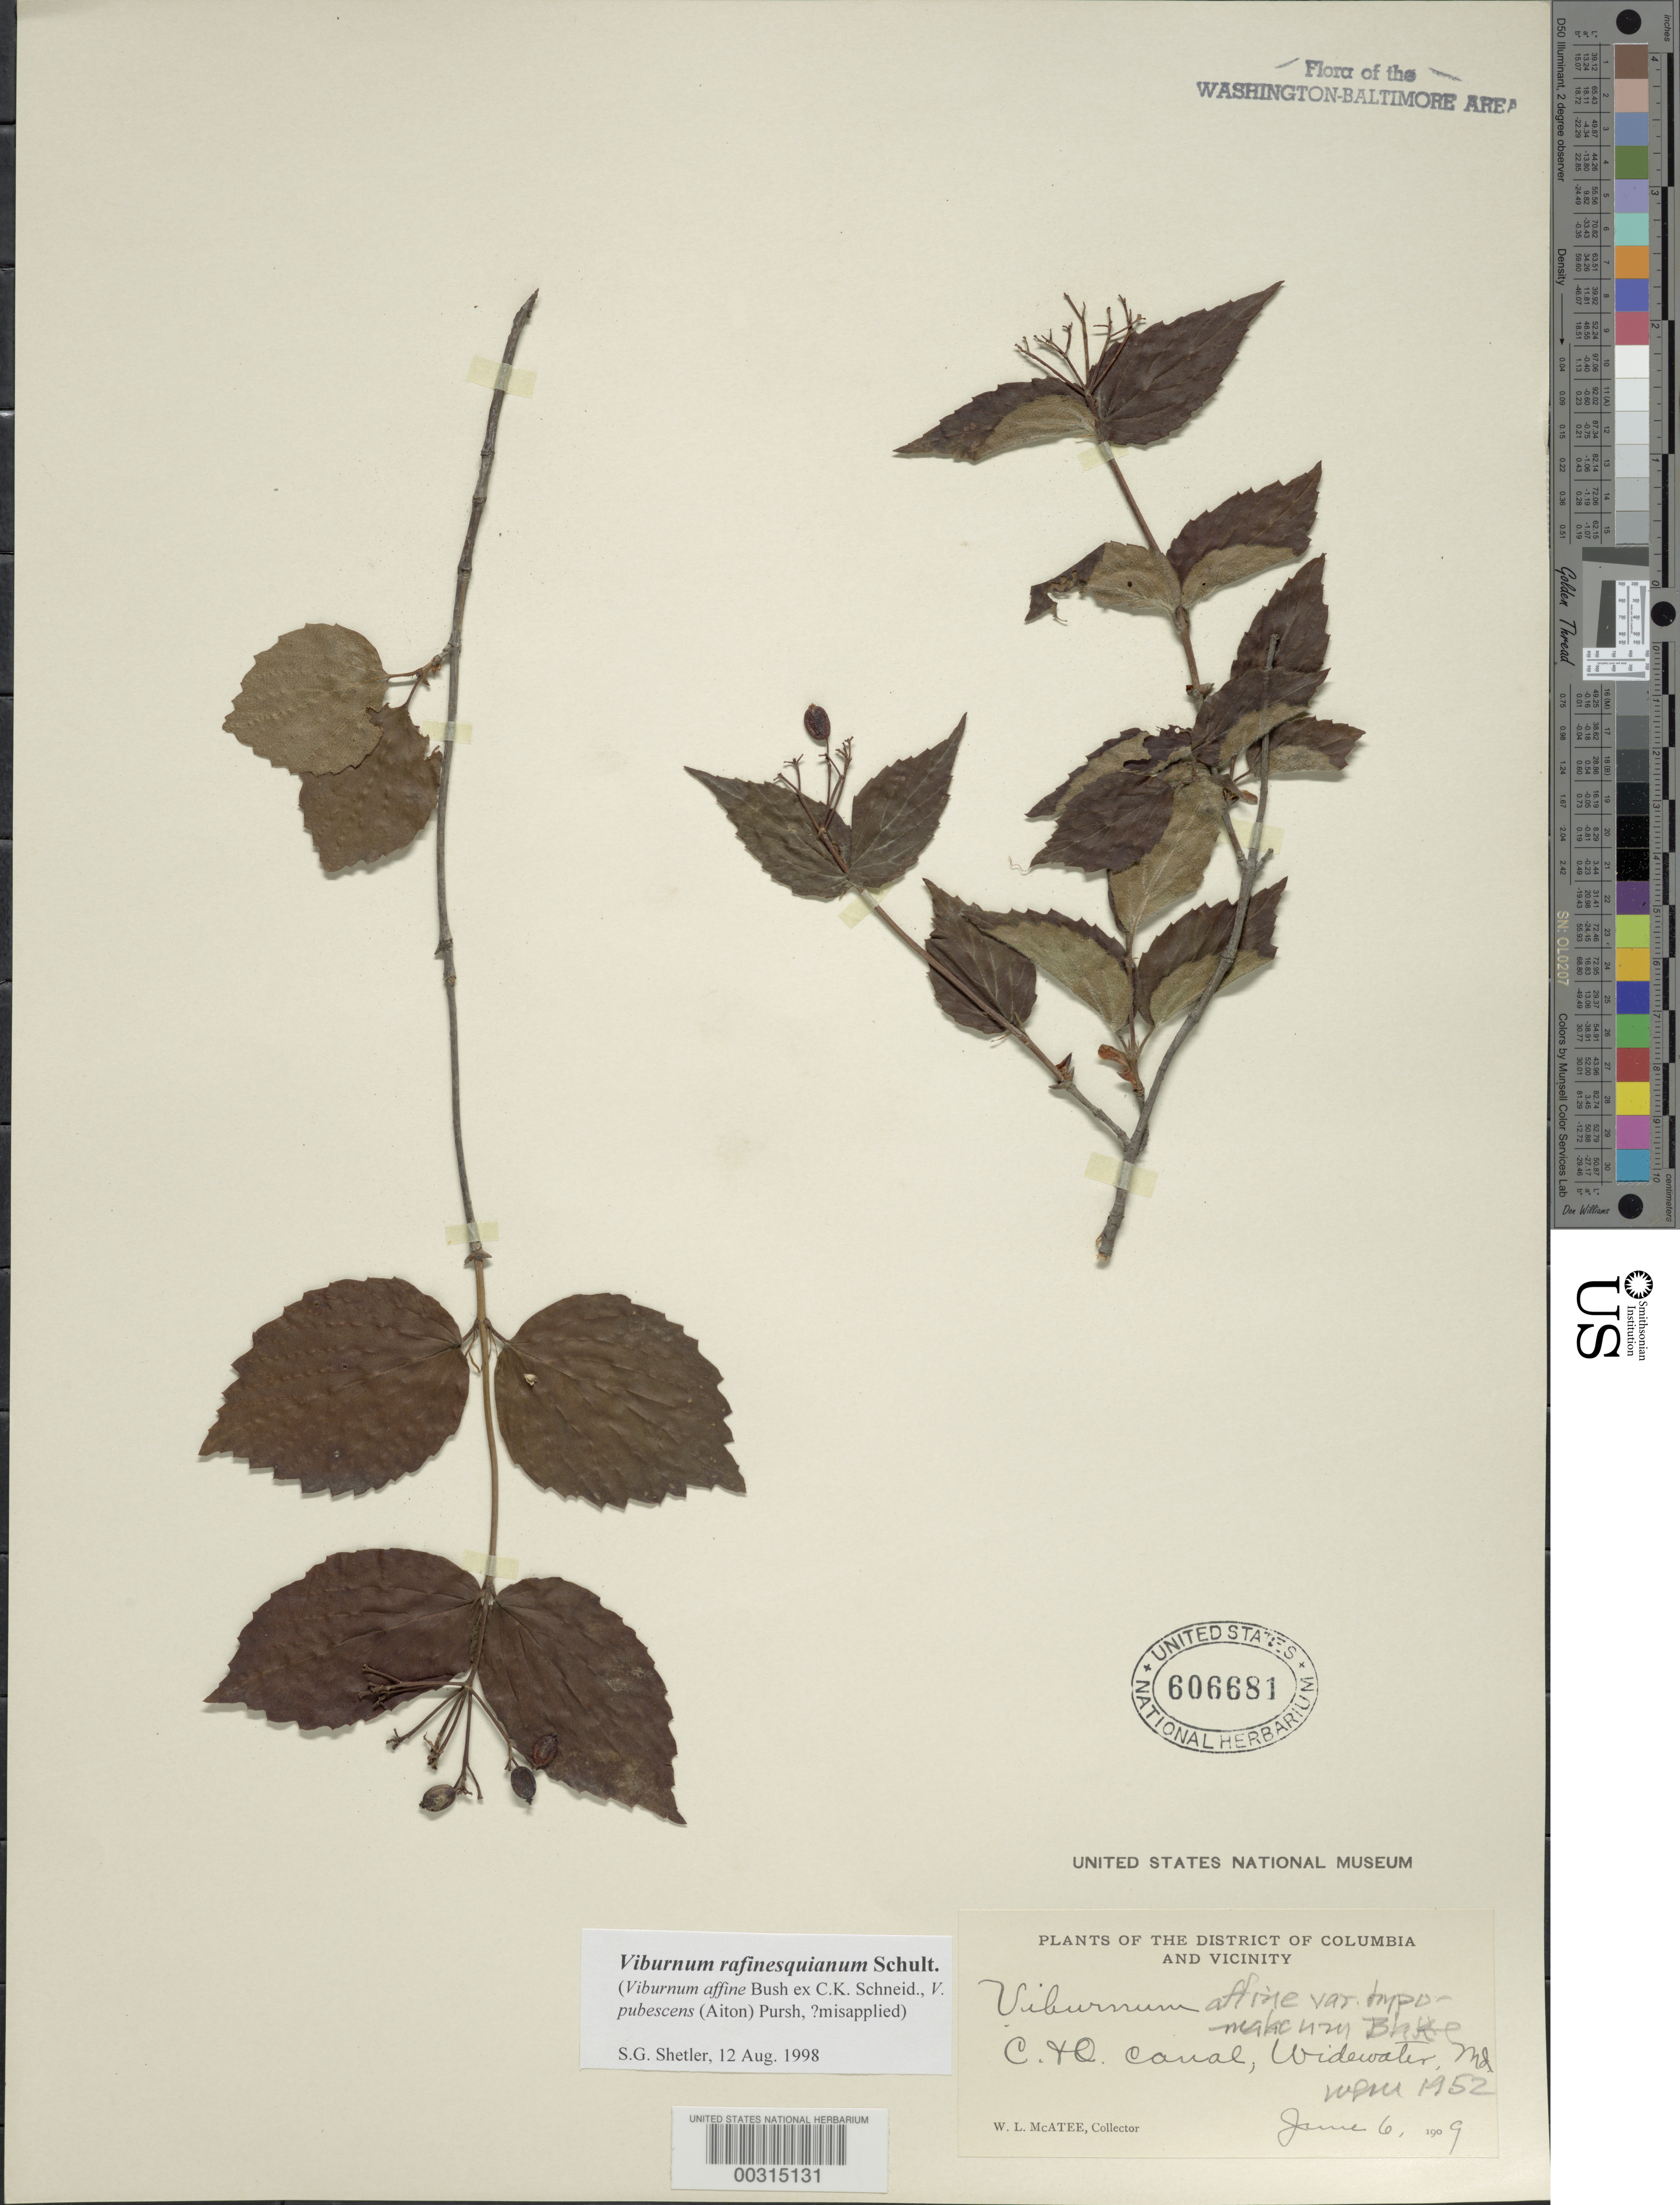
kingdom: Plantae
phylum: Tracheophyta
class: Magnoliopsida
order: Dipsacales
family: Viburnaceae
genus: Viburnum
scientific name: Viburnum rafinesqueanum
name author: Schult.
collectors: W. McAtee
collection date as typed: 06 Jun 1909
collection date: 1909-06-06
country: United States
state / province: Maryland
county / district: Montgomery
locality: Widewater, C. & O. Canal C. & O. Canal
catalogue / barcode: US 606681